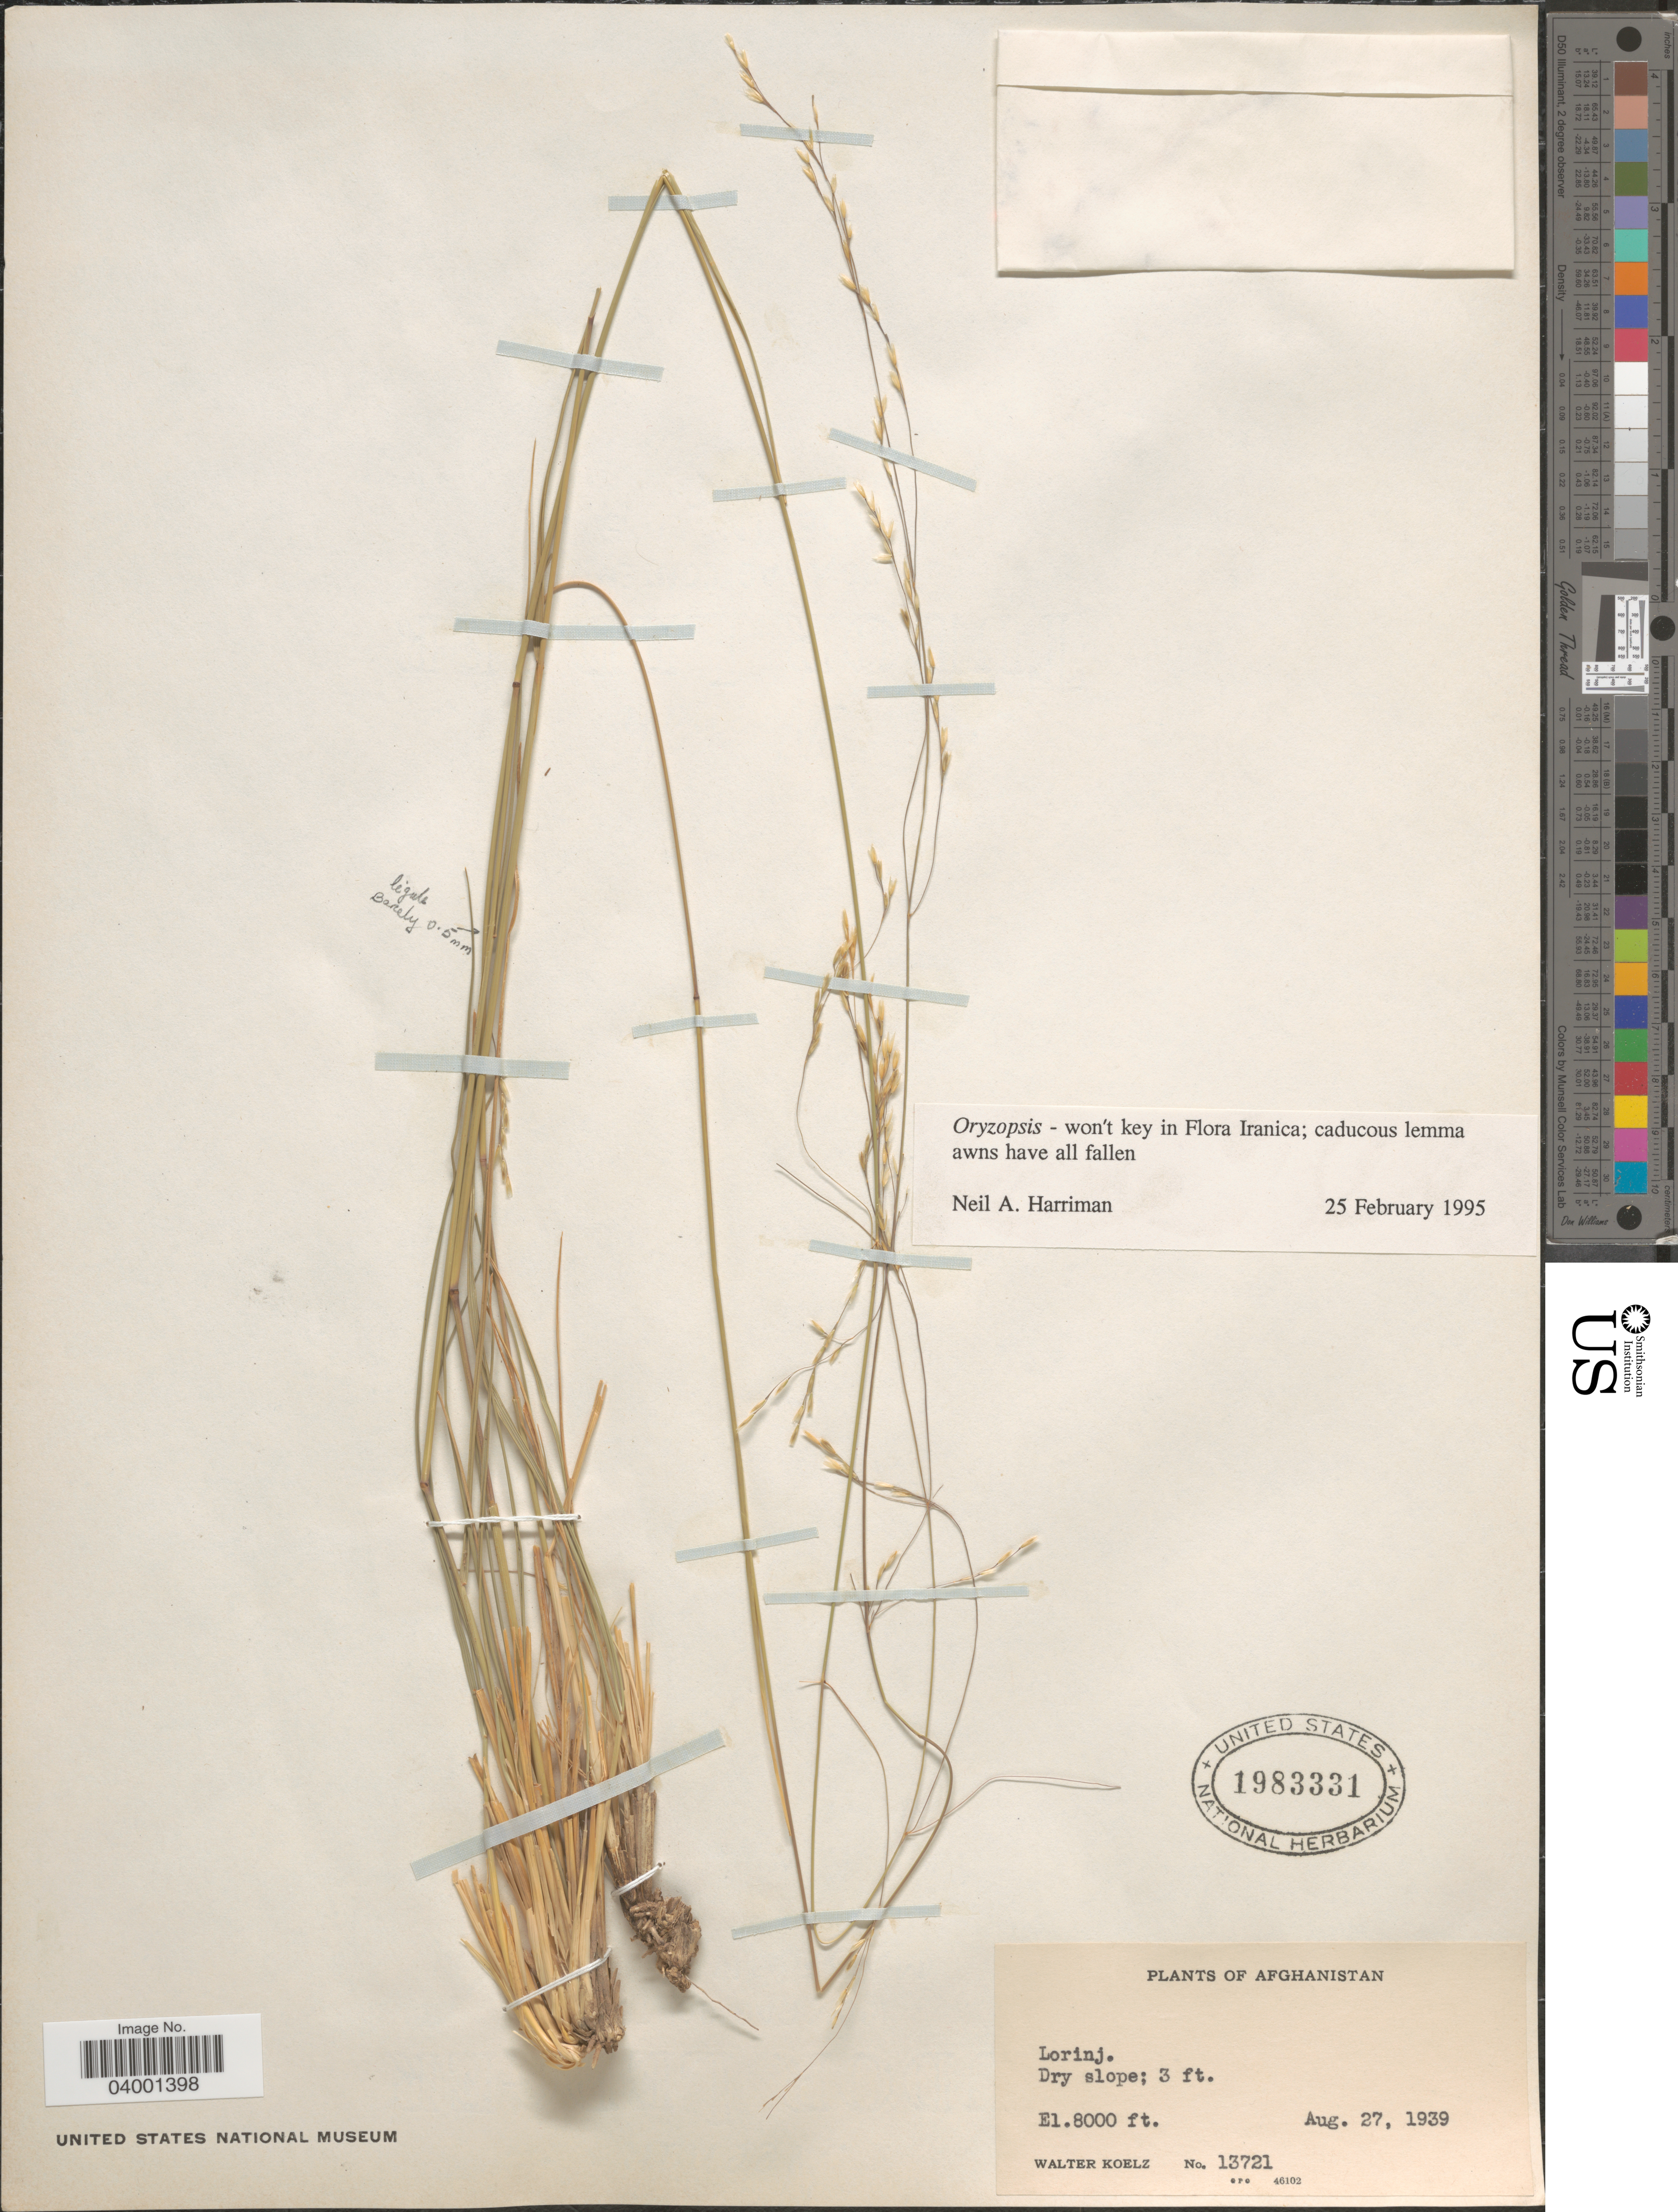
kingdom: Plantae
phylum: Tracheophyta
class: Liliopsida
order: Poales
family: Poaceae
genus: Piptatherum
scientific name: Piptatherum sp.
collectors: W. N. Koelz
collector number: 13721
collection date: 1939-08-27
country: Afghanistan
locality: Lorinj.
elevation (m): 2438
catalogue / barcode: US 1983331